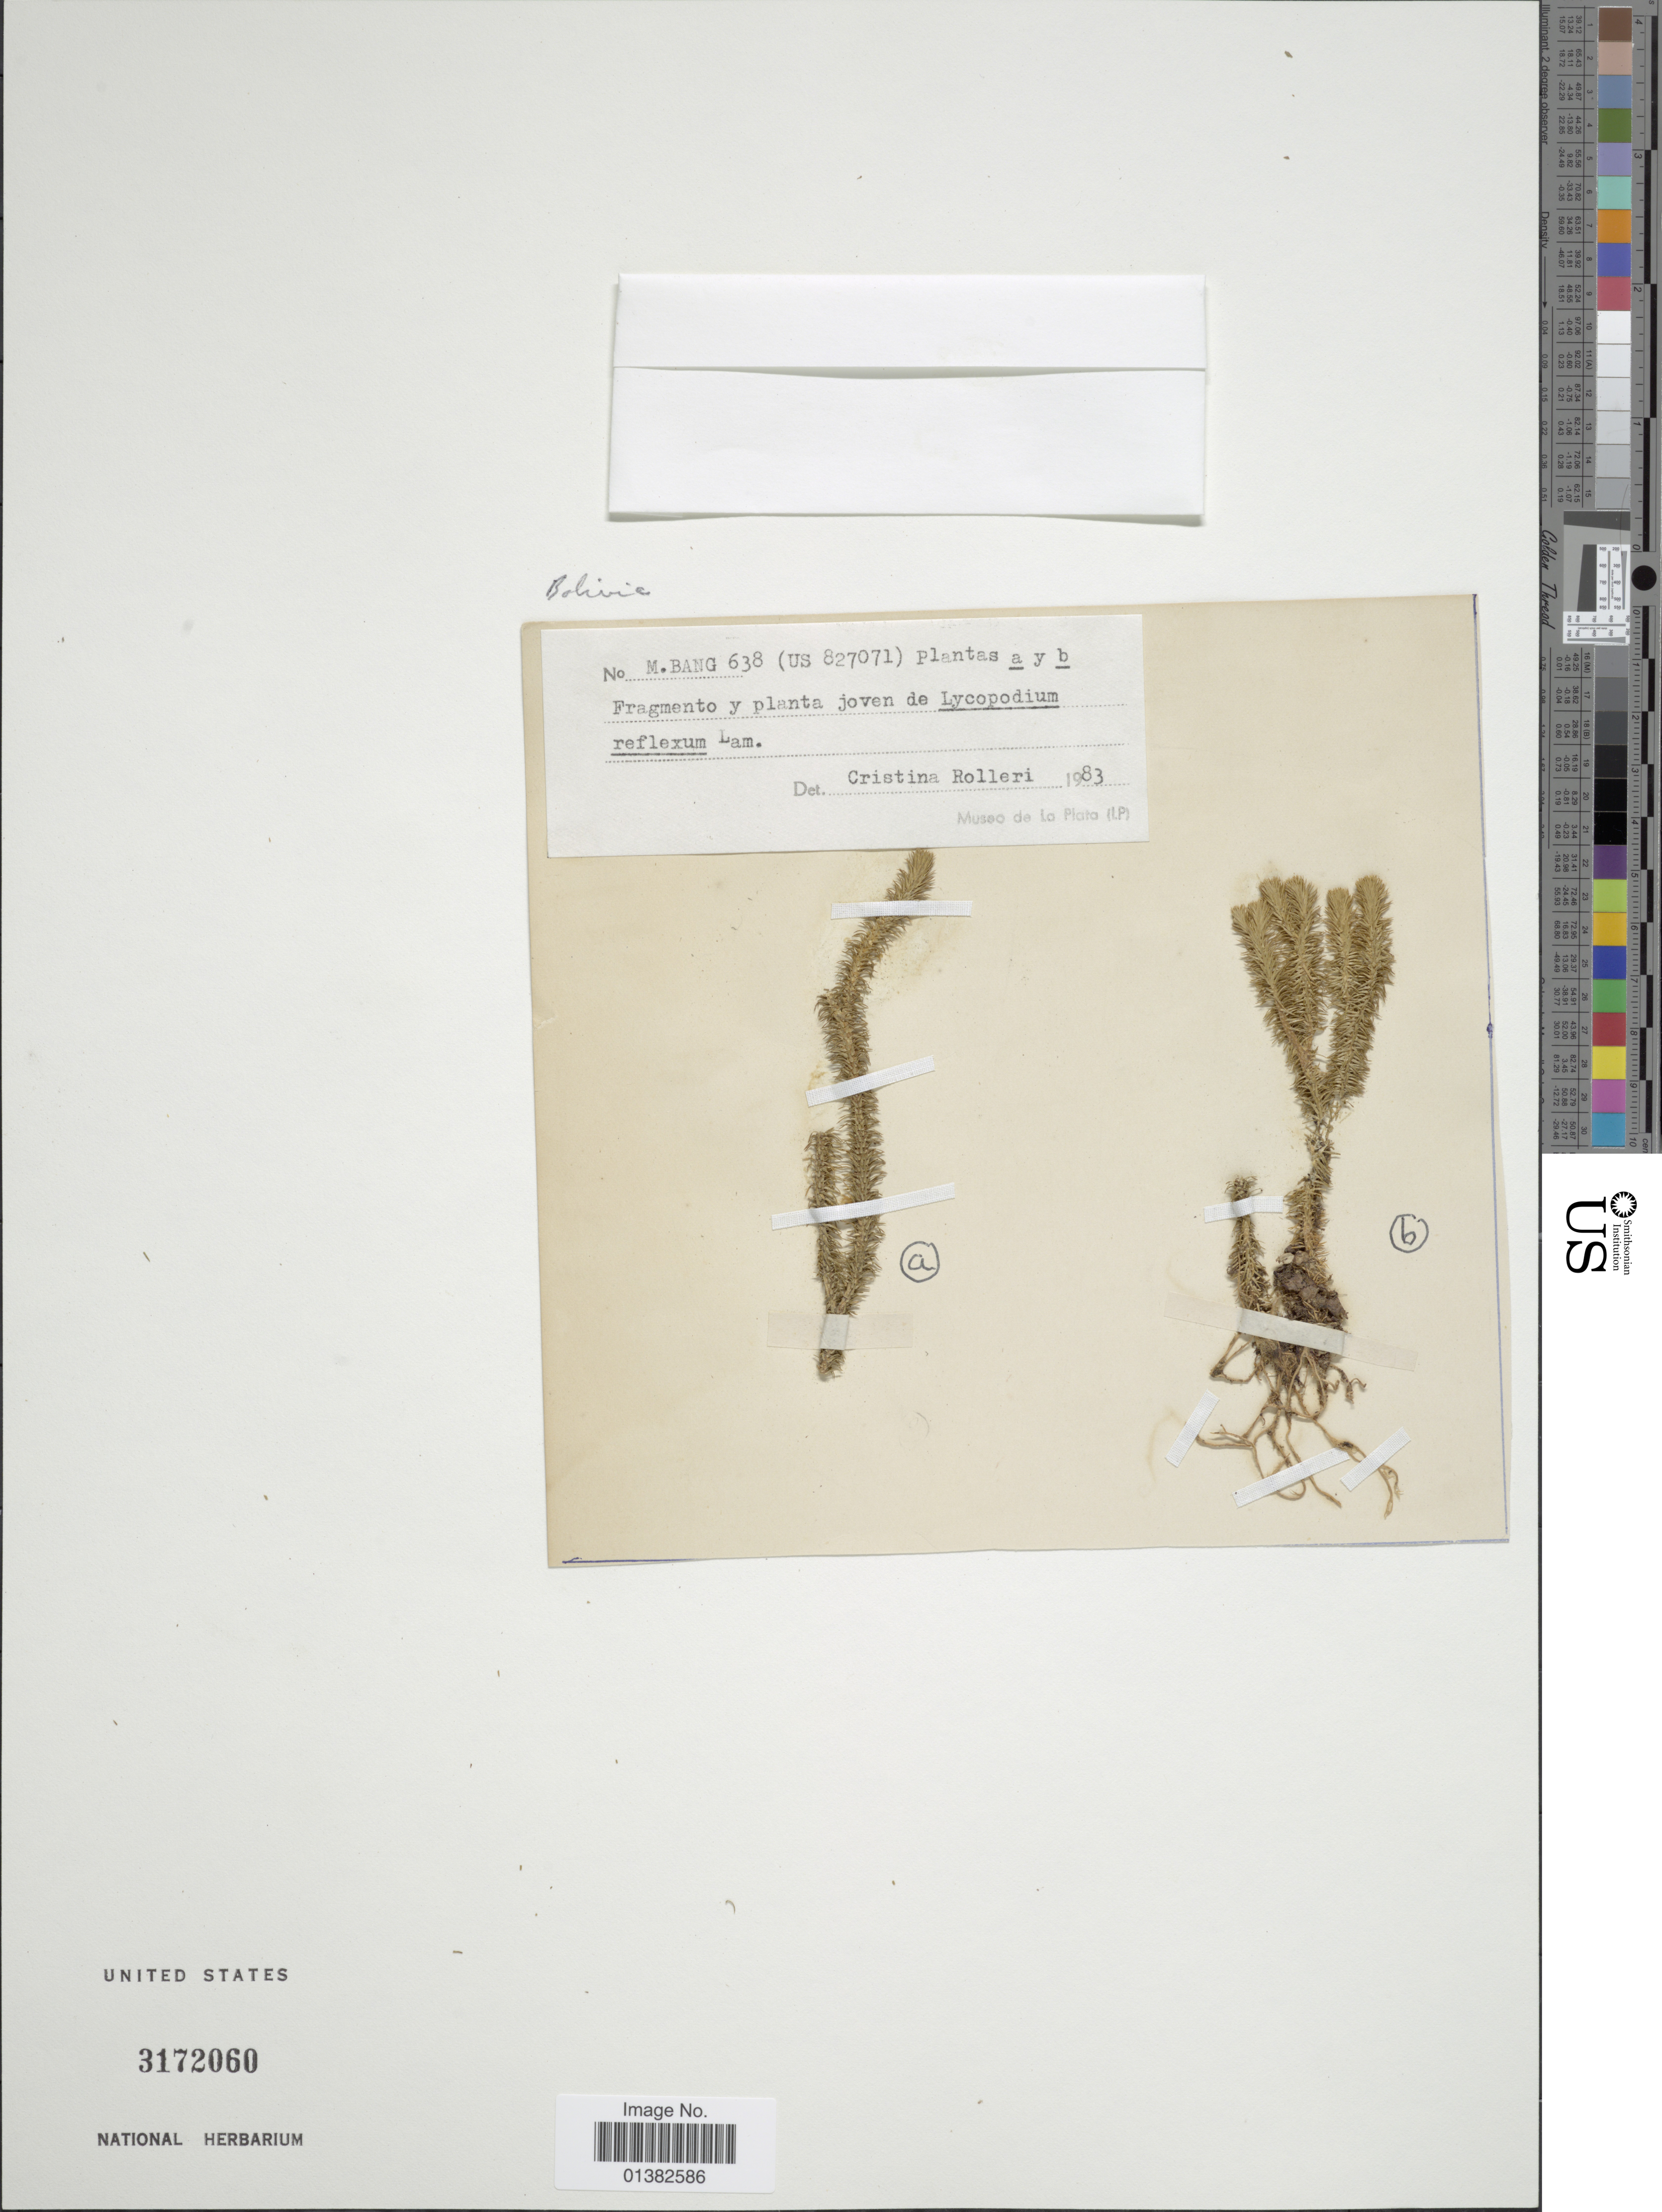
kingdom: Plantae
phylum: Tracheophyta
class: Lycopodiopsida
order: Lycopodiales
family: Lycopodiaceae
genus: Phlegmariurus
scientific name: Phlegmariurus reflexus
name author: (Lam.) B. Øllg.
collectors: M. Bang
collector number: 638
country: Bolivia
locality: Plantas a y b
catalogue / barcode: US 3172060